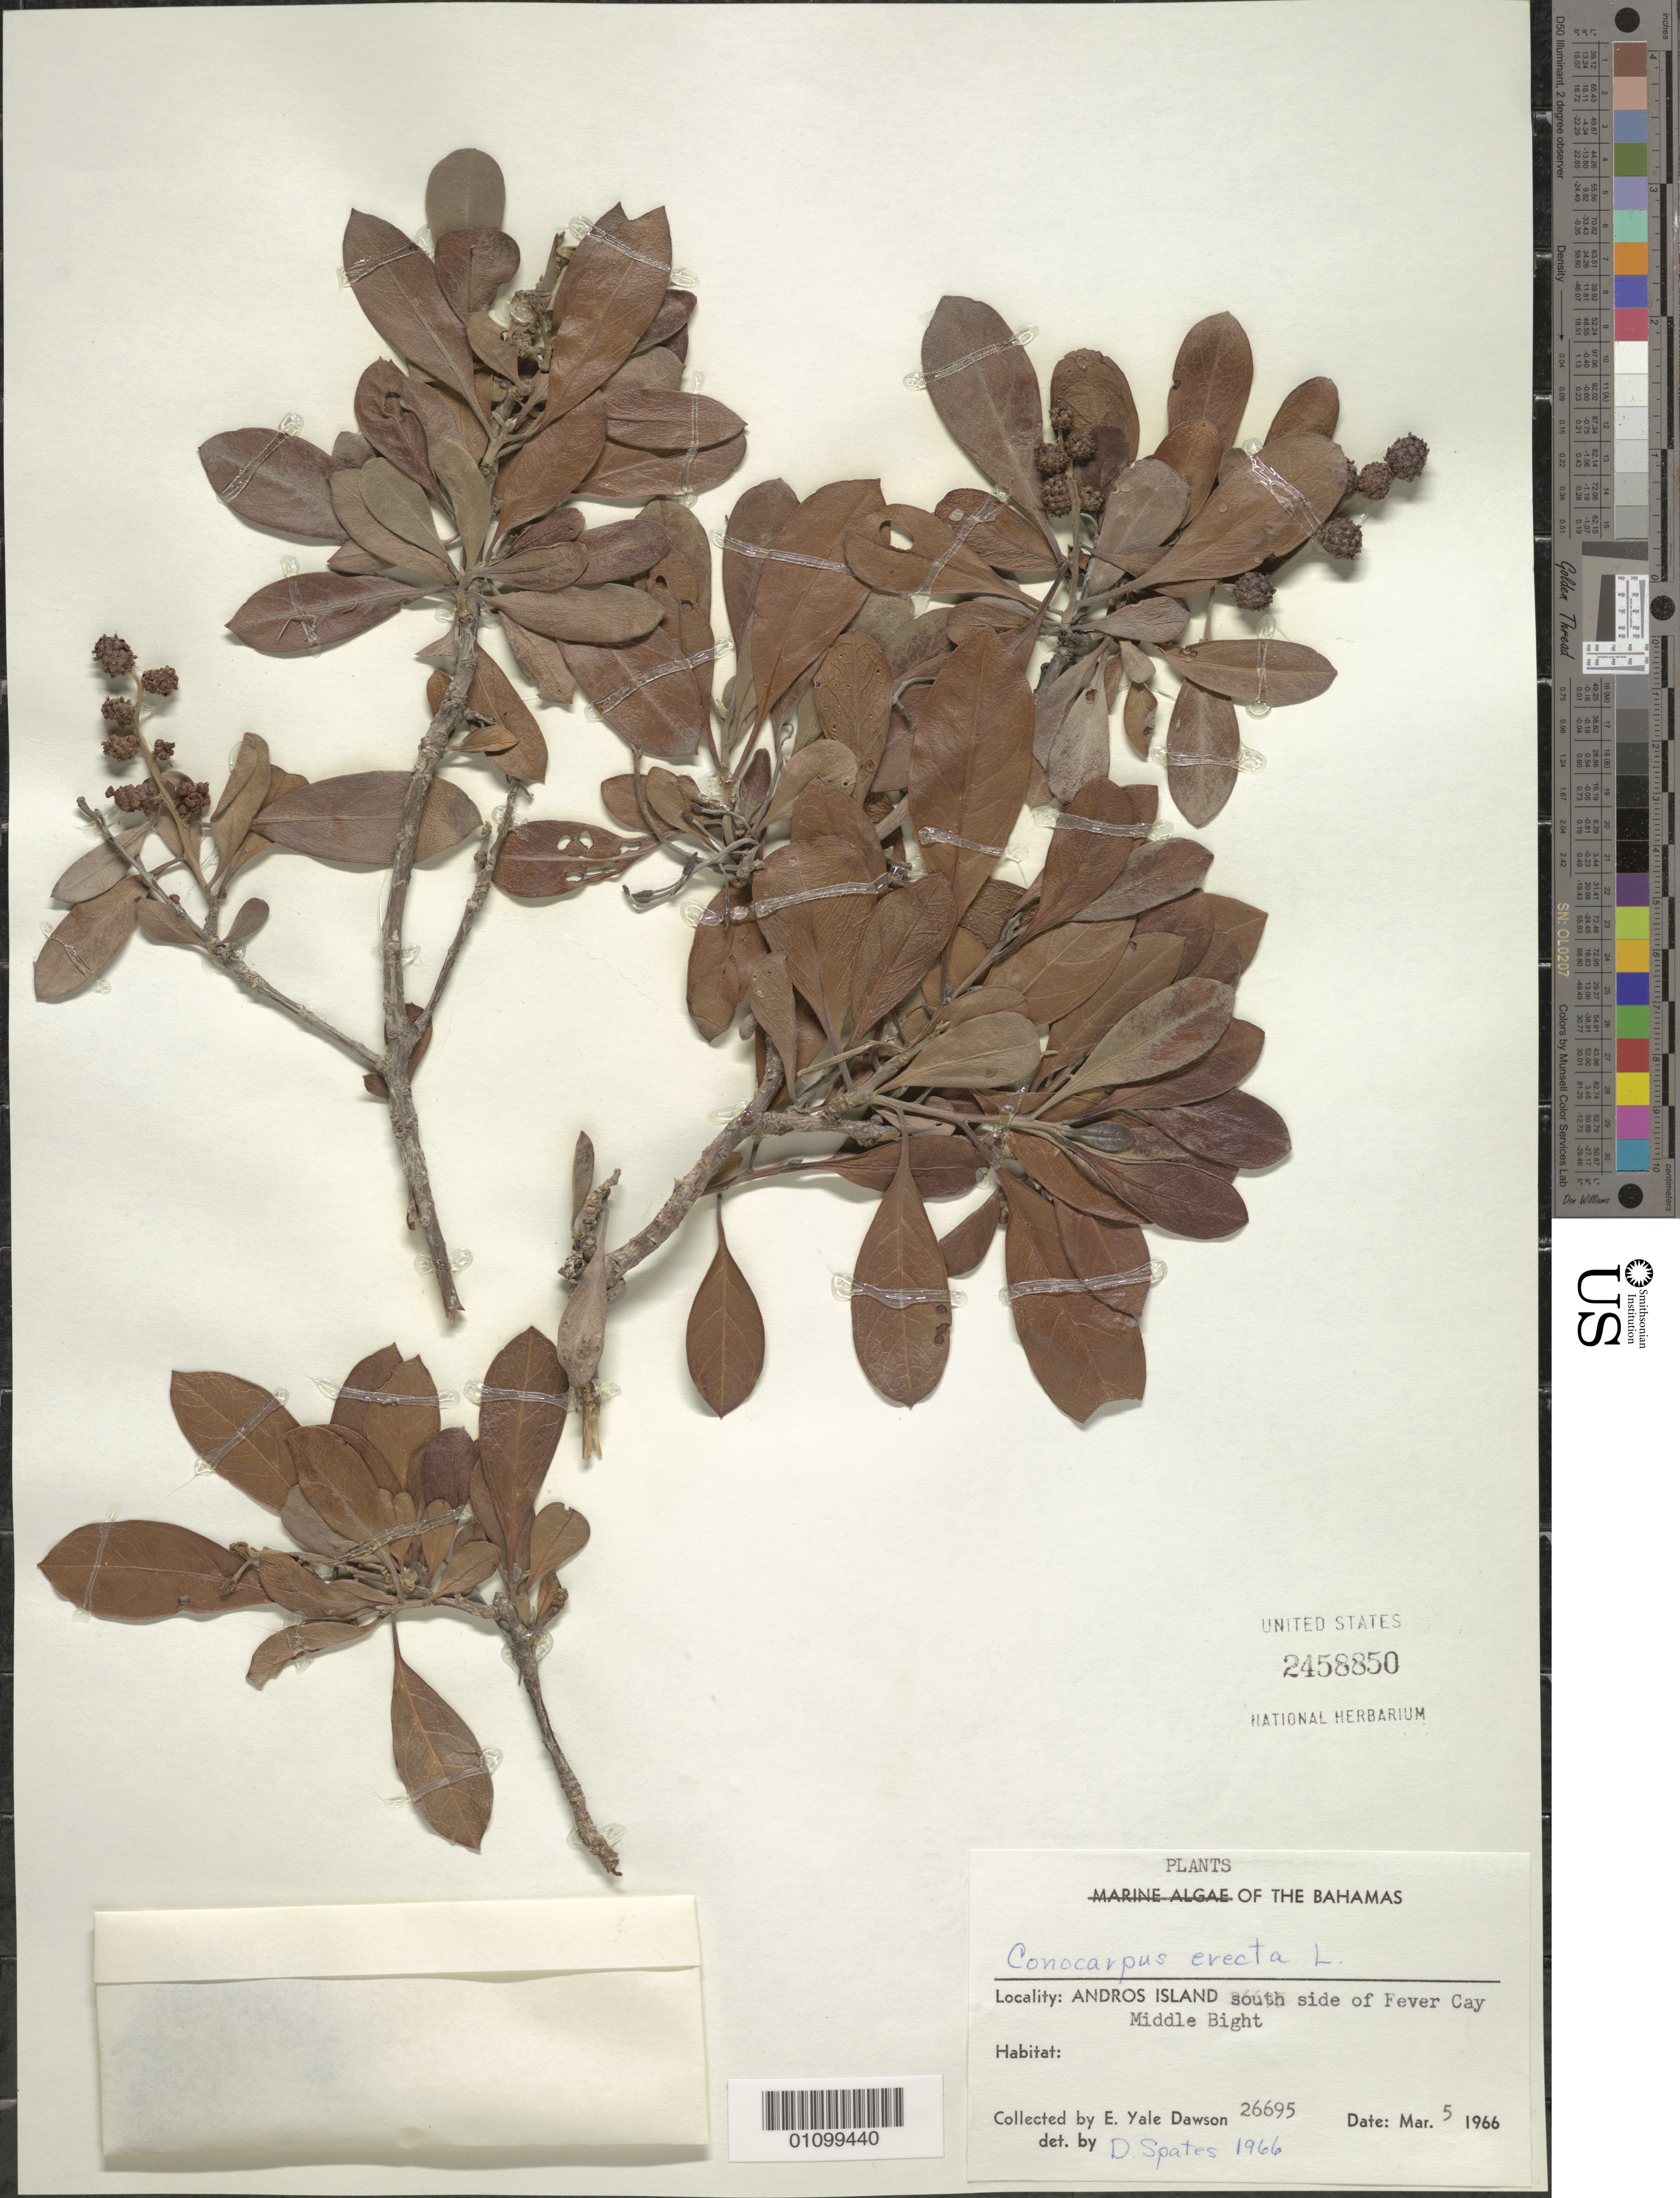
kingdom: Plantae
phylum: Tracheophyta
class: Magnoliopsida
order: Myrtales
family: Combretaceae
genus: Conocarpus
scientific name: Conocarpus erectus var. erectus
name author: L.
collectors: E. Y. Dawson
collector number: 26695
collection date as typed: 05 Mar 1966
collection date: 1966-03-05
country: Bahamas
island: Andros I.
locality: S side of Fever Cay Middle Bight.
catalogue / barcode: US 2458850